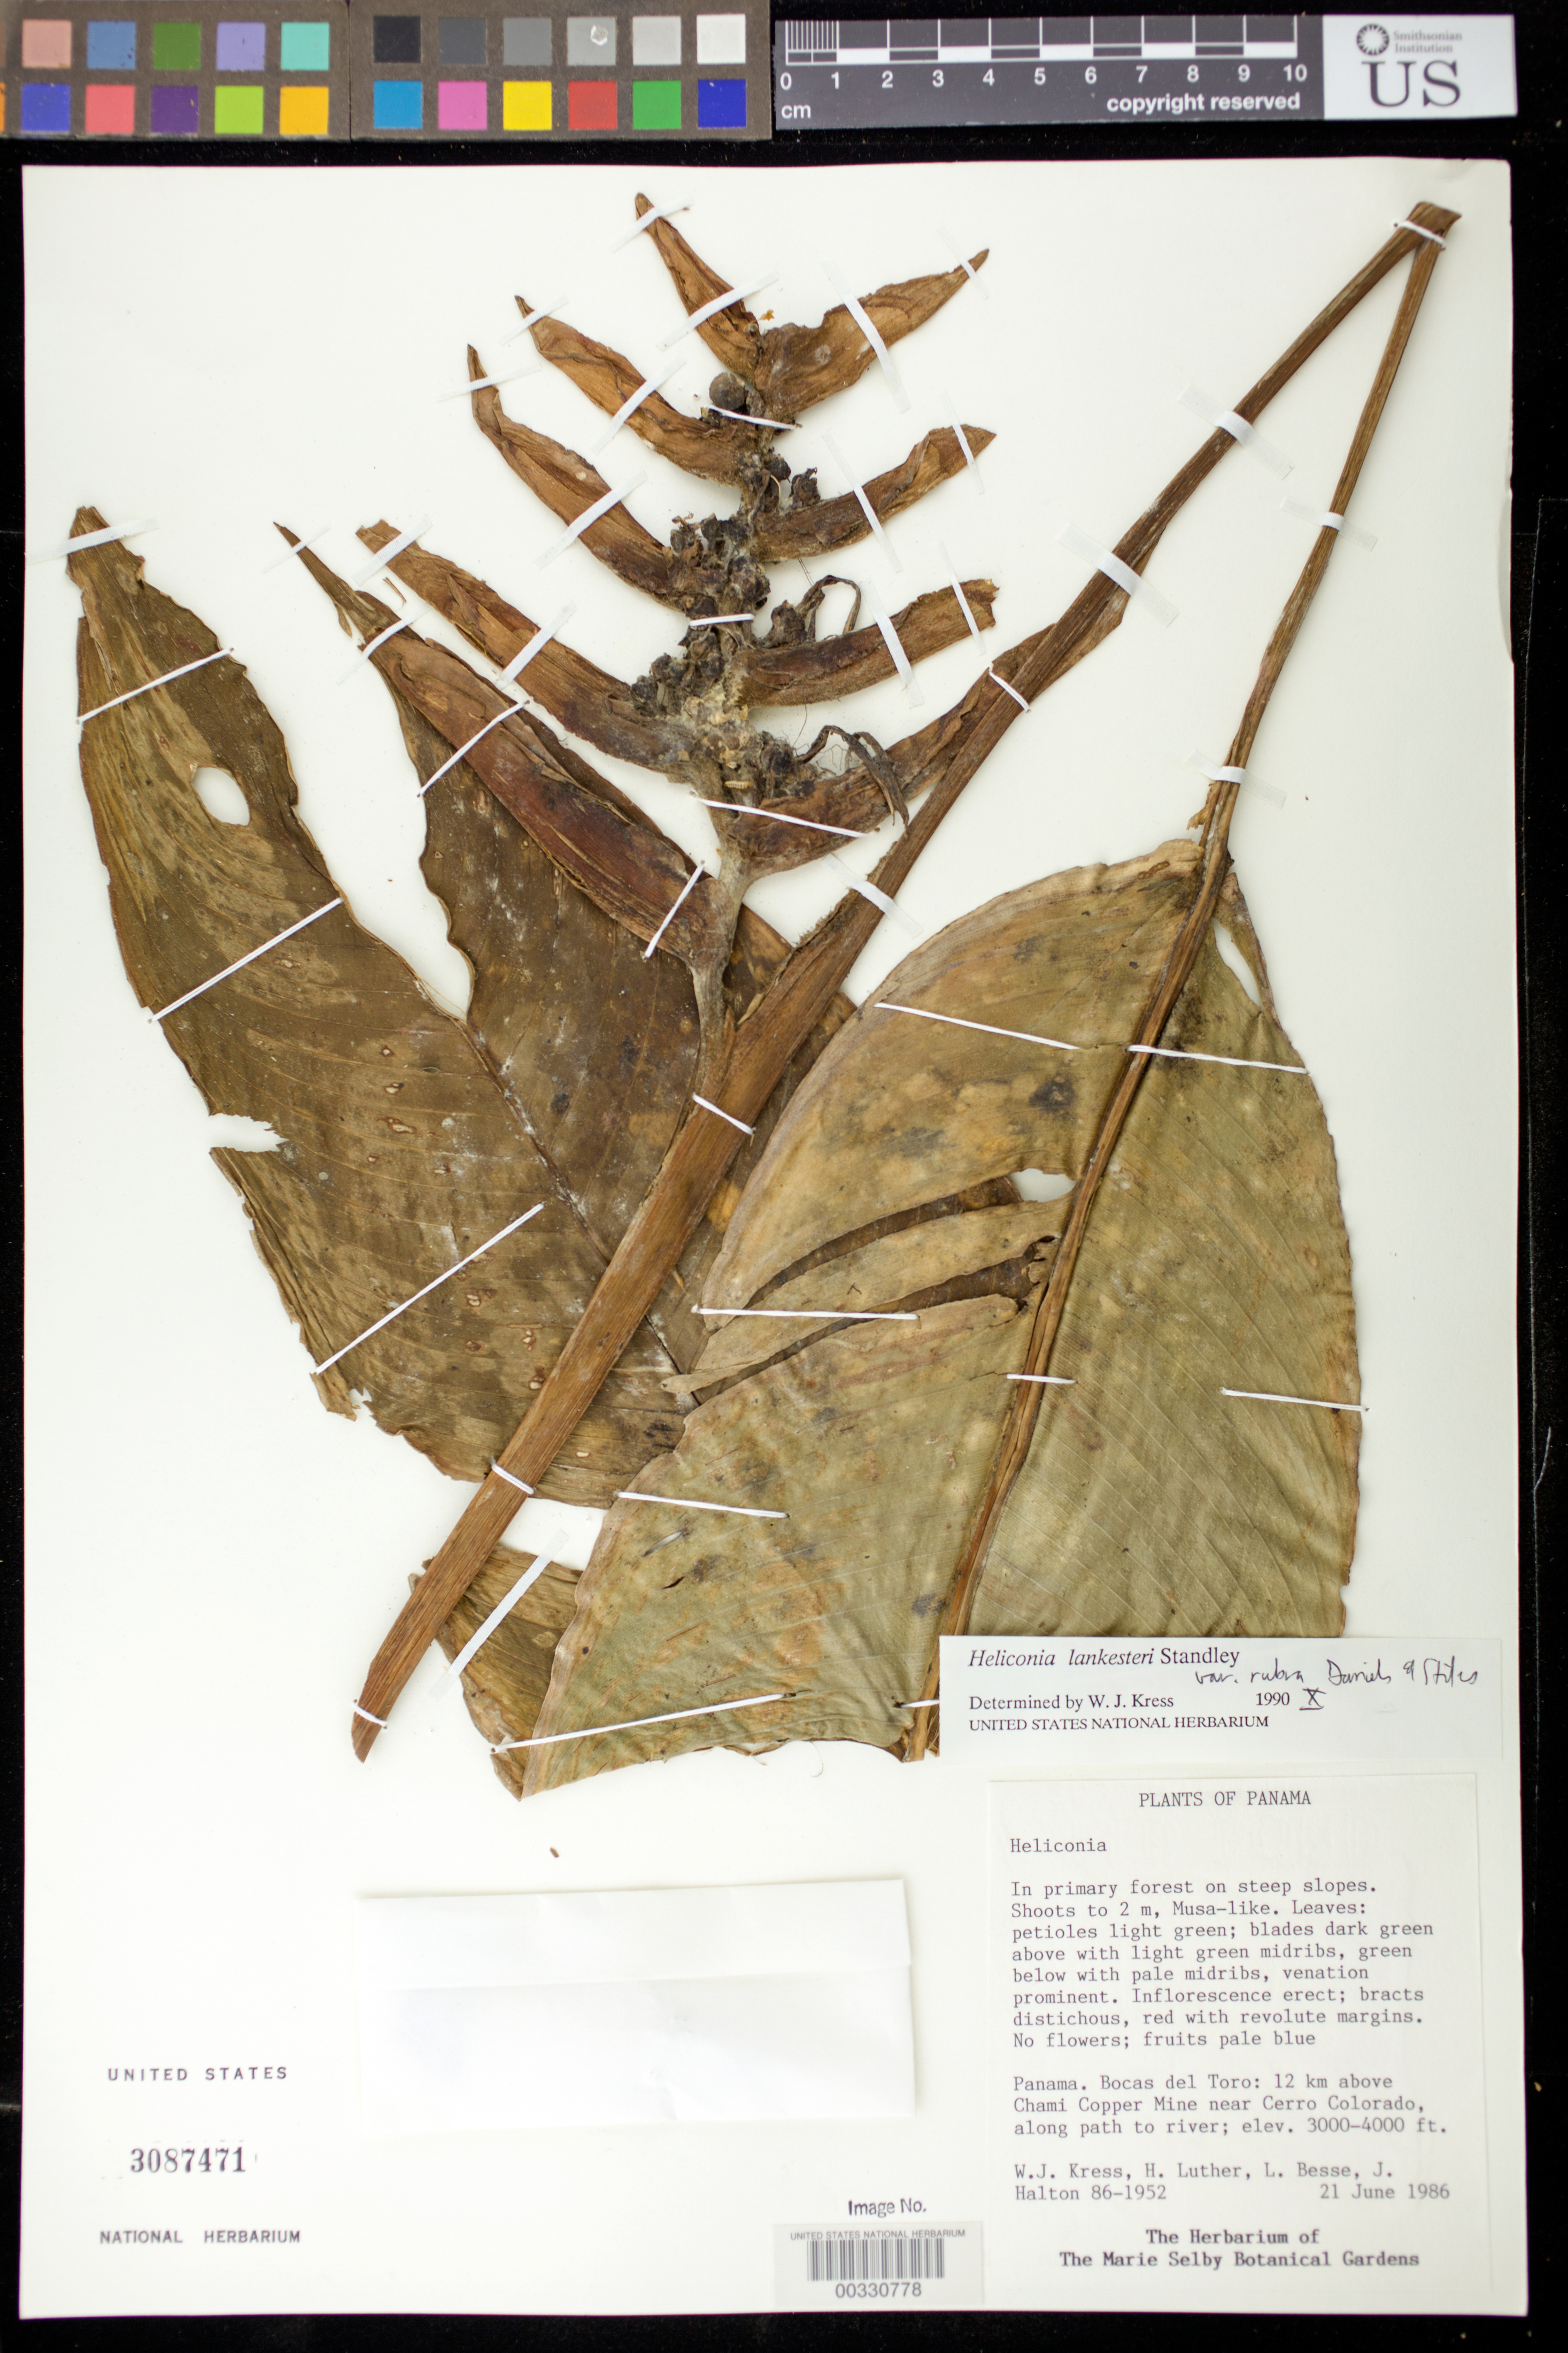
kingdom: Plantae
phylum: Tracheophyta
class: Liliopsida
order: Zingiberales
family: Heliconiaceae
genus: Heliconia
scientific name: Heliconia lankesteri var. rubra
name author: G.S. Daniels & F.G. Stiles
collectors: W. J. Kress, Harry E. Luther, Libby Besse & J. Halton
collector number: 86-1952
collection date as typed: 21 Jun 1986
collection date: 1986-06-21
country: Panama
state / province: Bocas del Toro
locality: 12 km above Chami copper mine near Cerro Colorado, along path to River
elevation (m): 914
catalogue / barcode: US 3087471